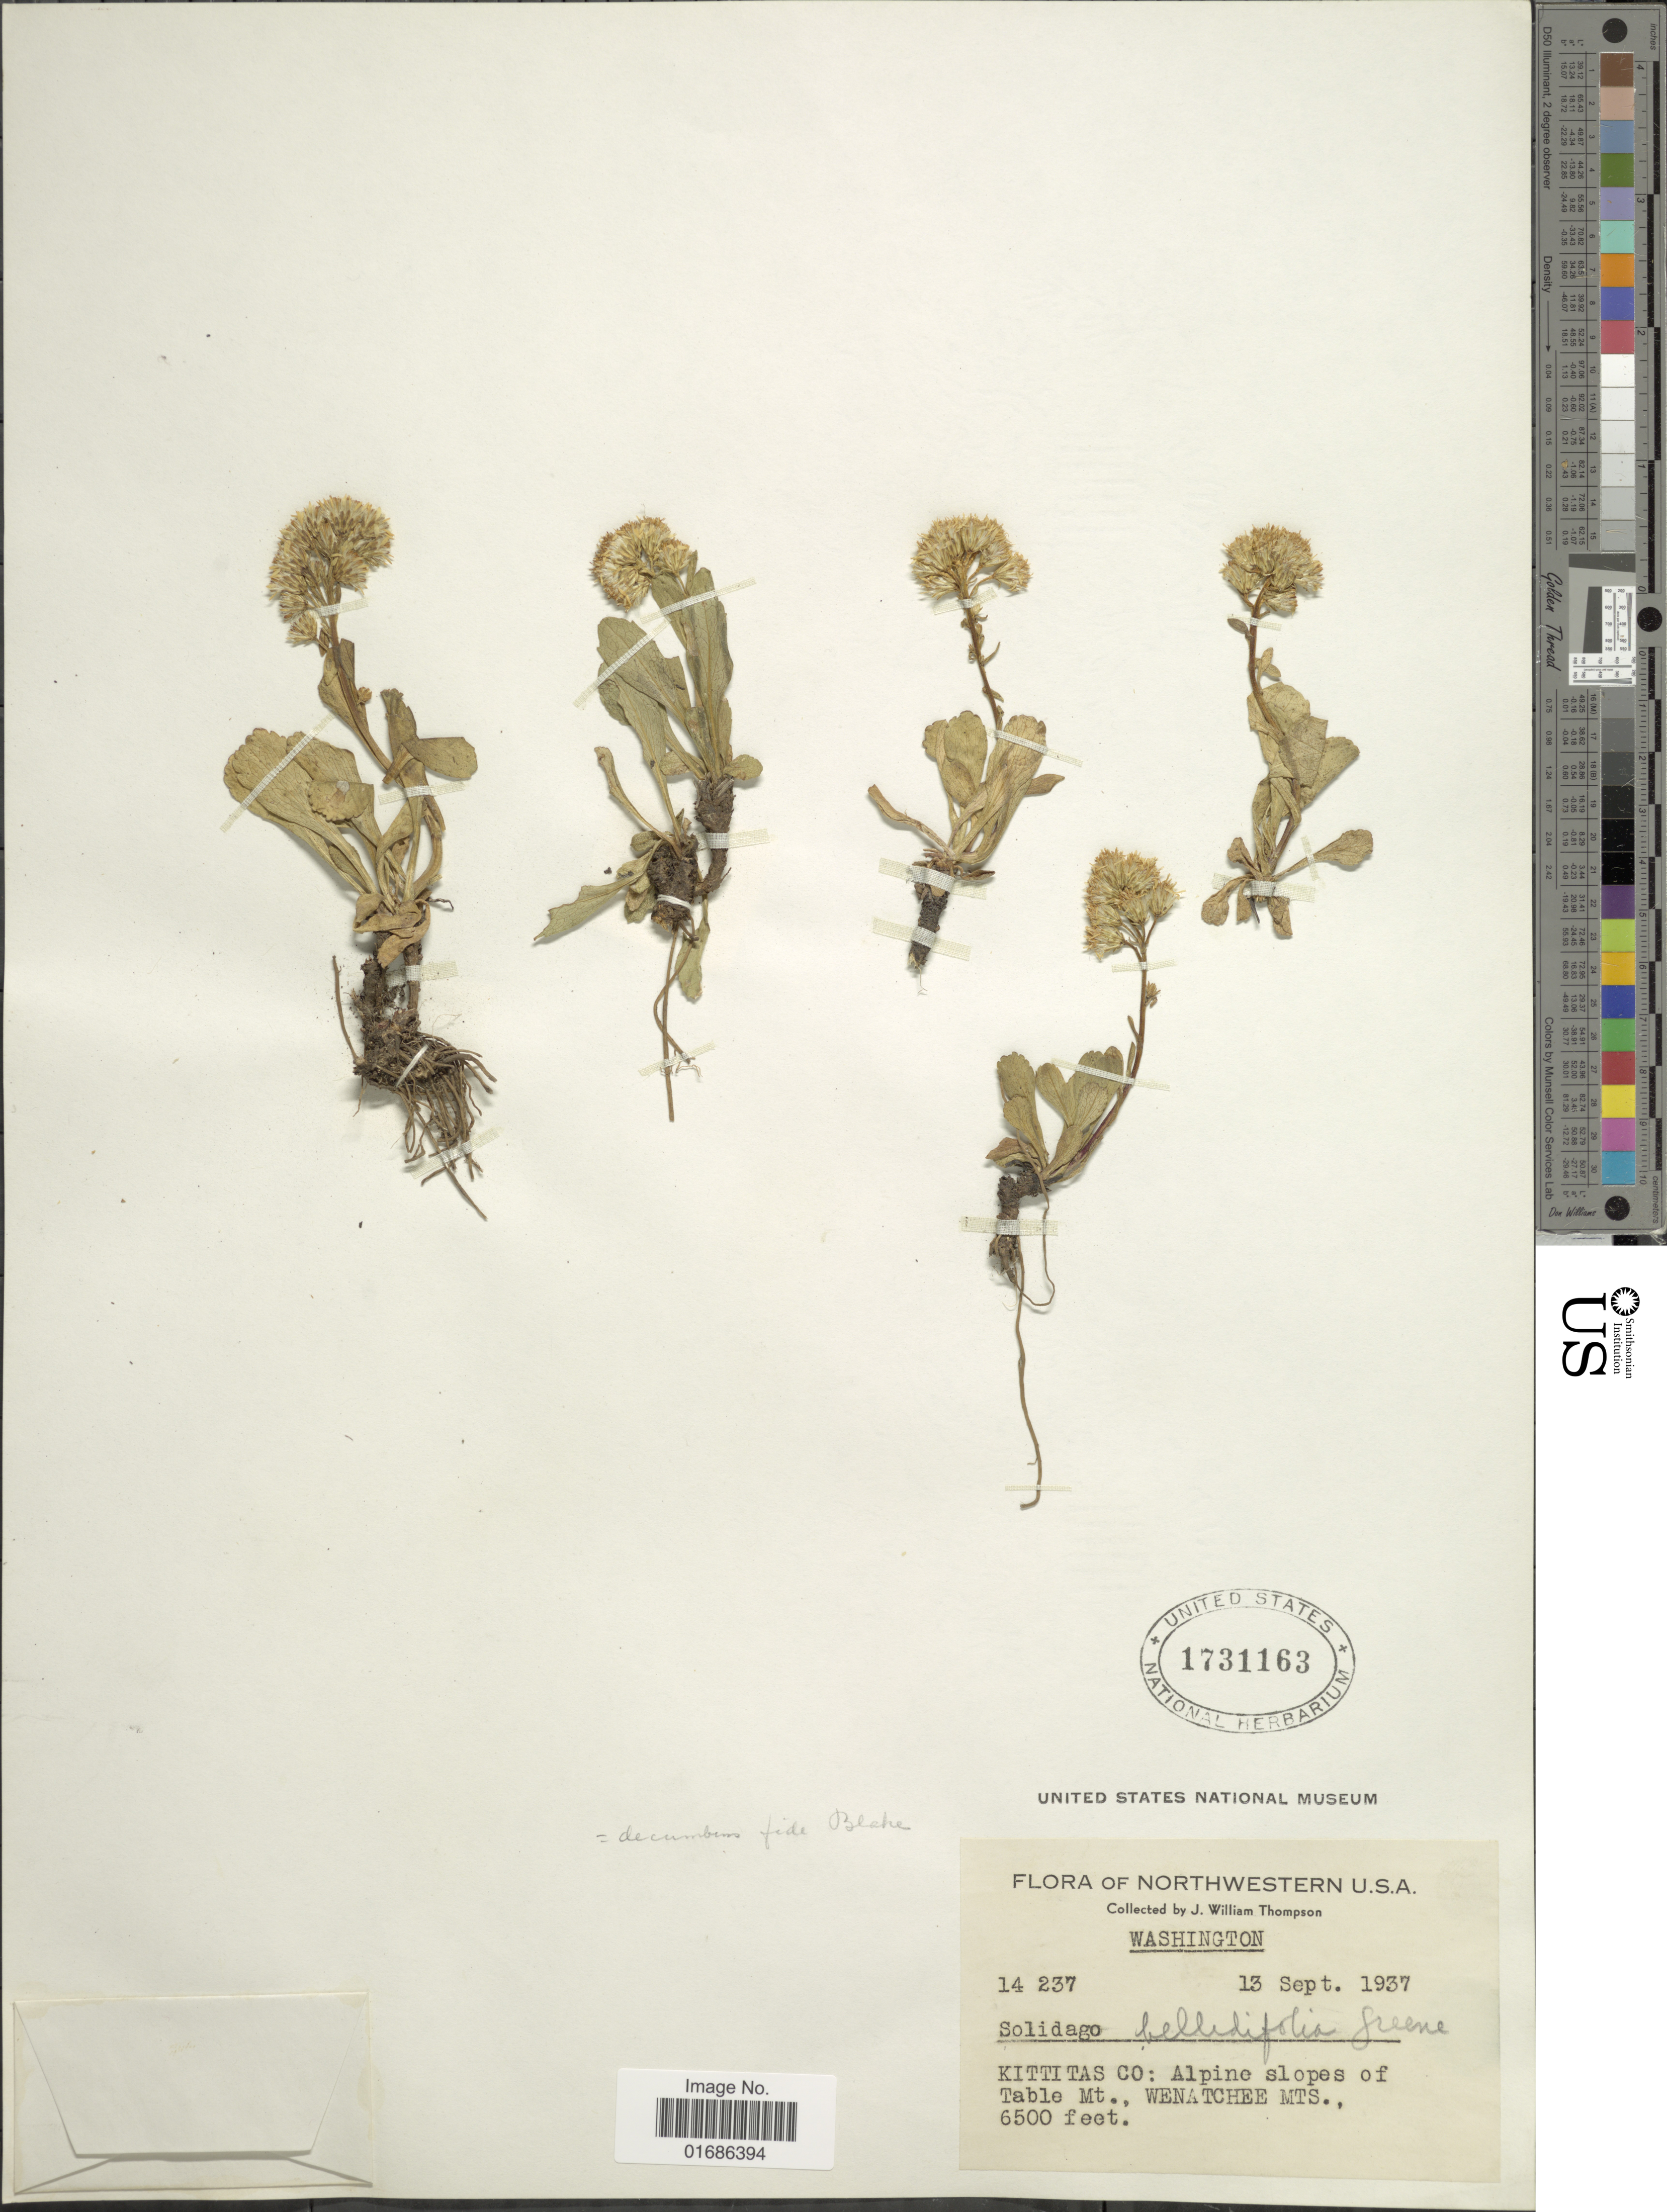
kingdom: Plantae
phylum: Tracheophyta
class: Magnoliopsida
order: Asterales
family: Asteraceae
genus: Solidago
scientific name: Solidago decumbens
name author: Greene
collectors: J. W. Thompson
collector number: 14237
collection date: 1937-09-13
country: United States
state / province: Washington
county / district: Kittitas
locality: Northwest U.S.A., Kititas Co: Alpine slopes of Table Mt., Webatchee Mts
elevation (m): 1981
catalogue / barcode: US 1731163